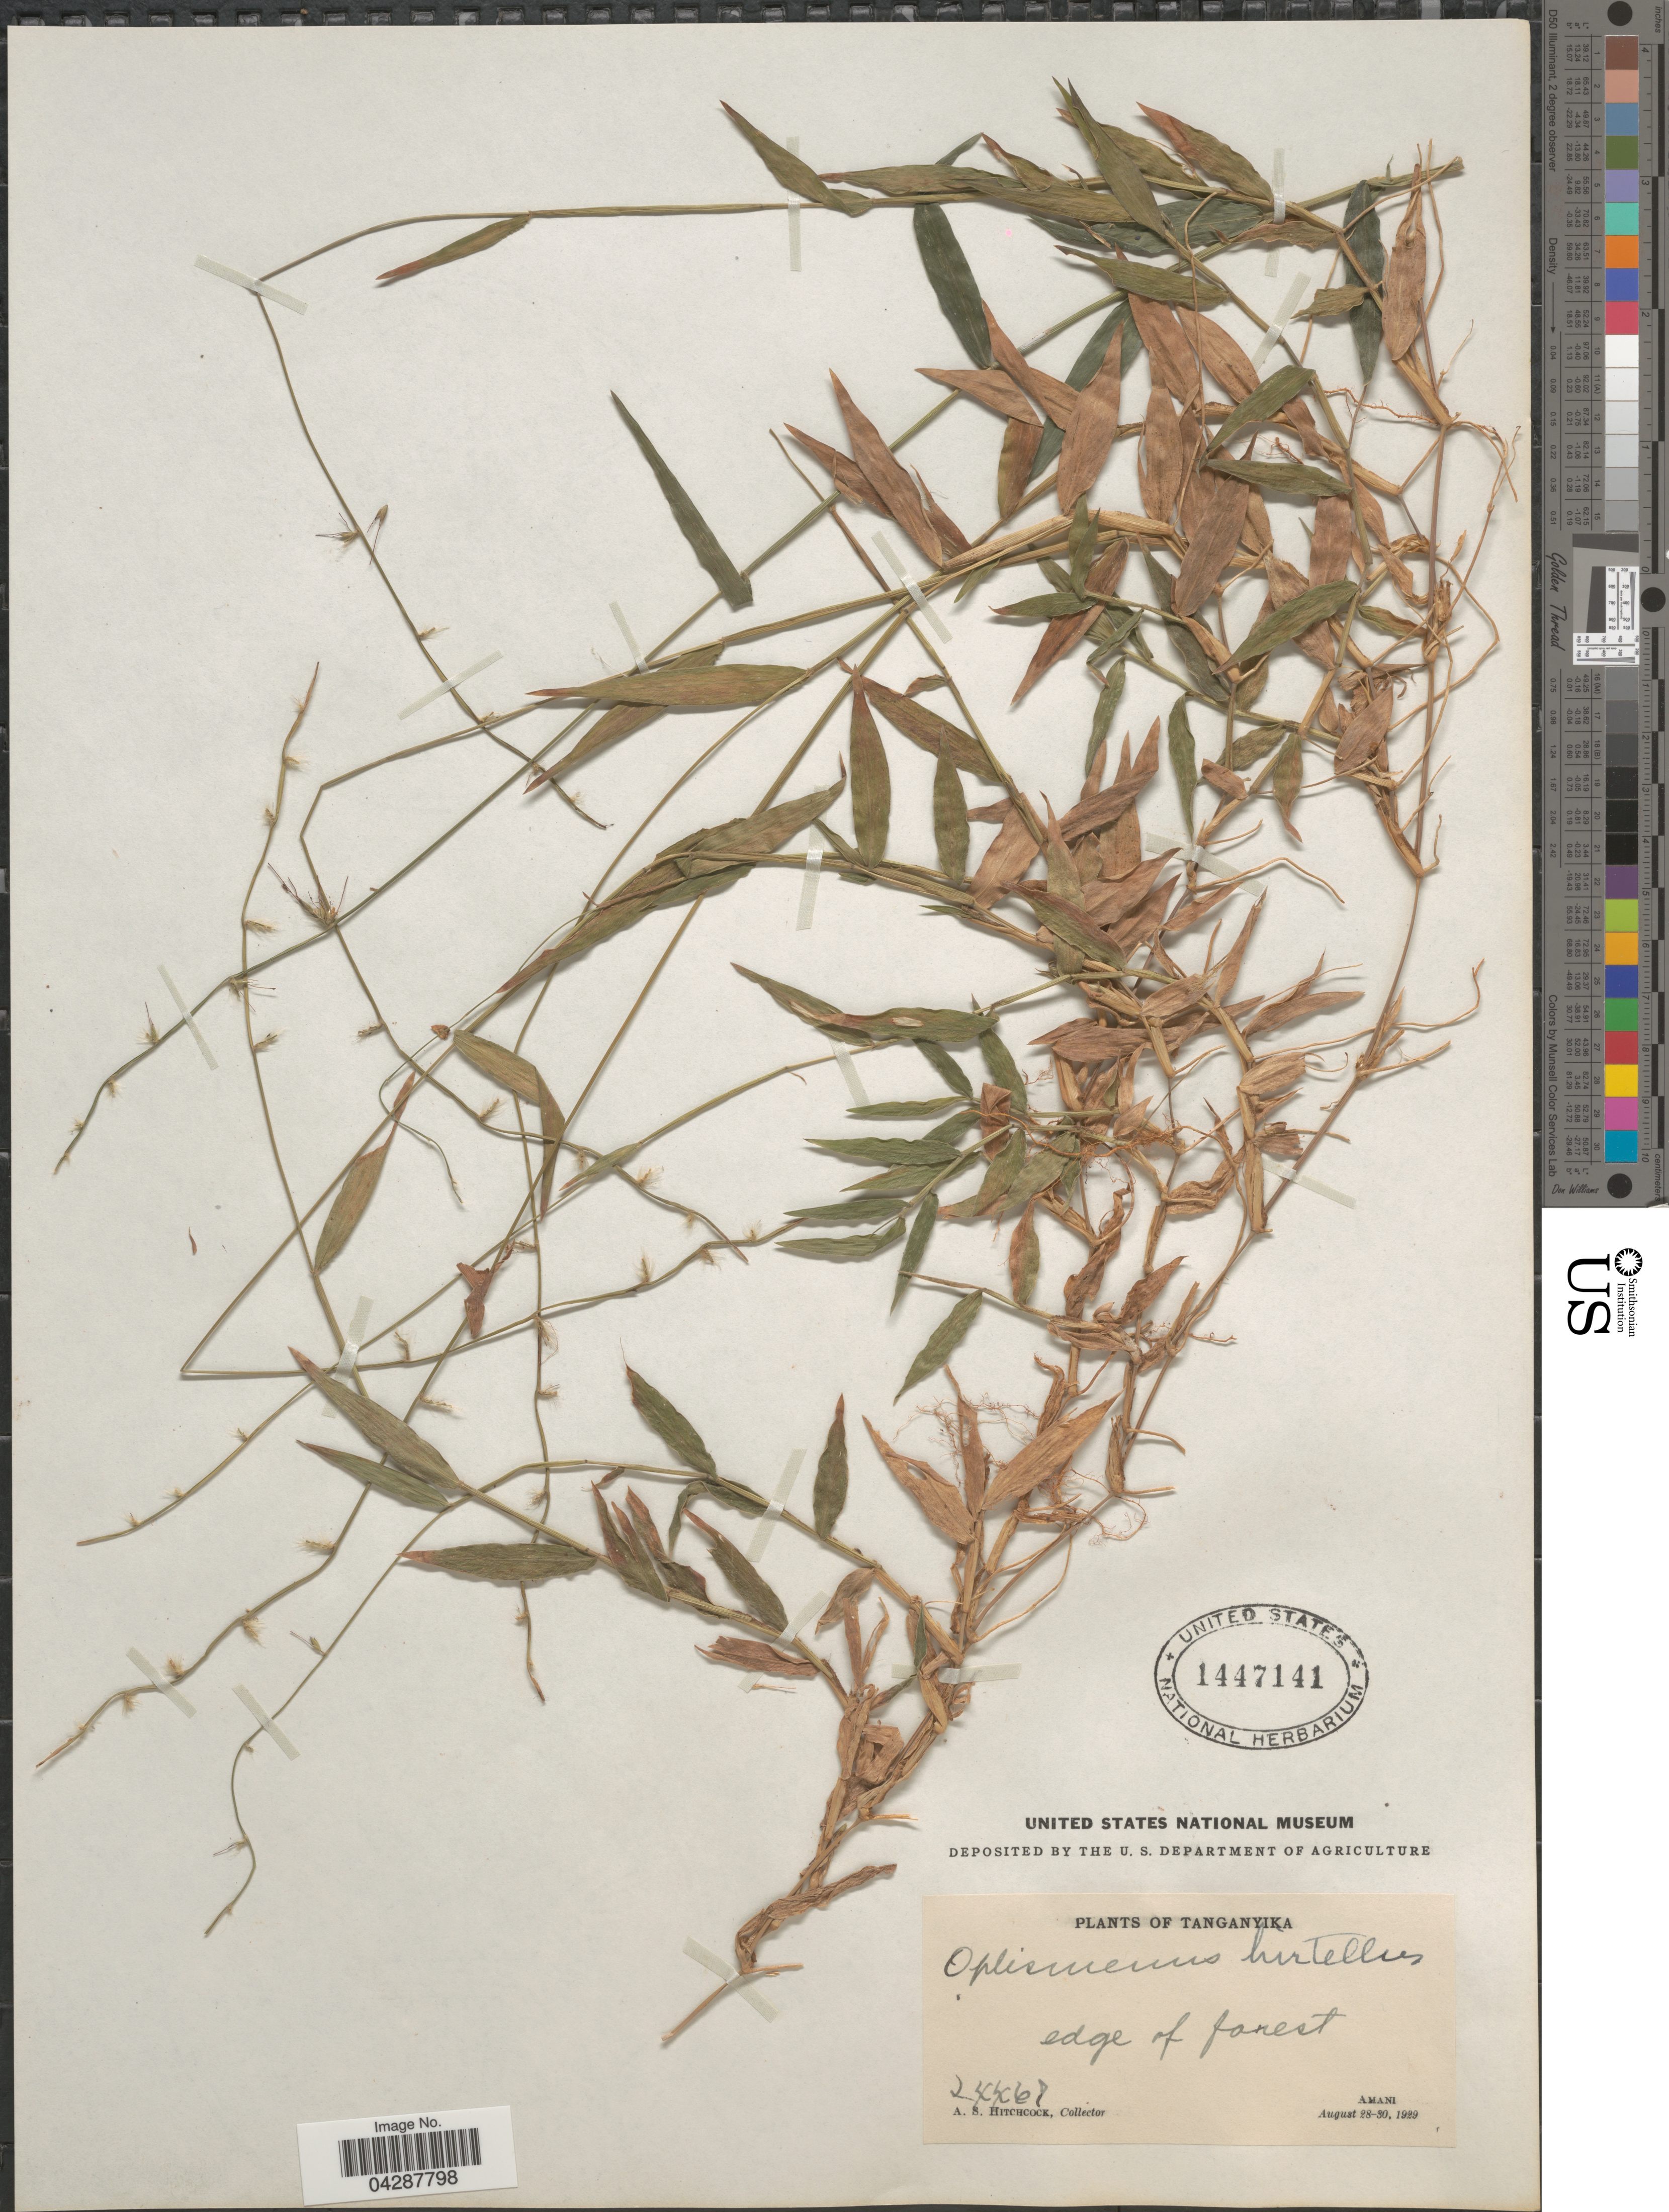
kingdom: Plantae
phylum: Tracheophyta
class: Liliopsida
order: Poales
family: Poaceae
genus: Oplismenus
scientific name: Oplismenus hirtellus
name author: (L.) P. Beauv.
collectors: A. S. Hitchcock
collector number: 24467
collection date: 1929-08-28/1929-08-30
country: Tanzania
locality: Tanganyika. Amani.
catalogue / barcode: US 1447141